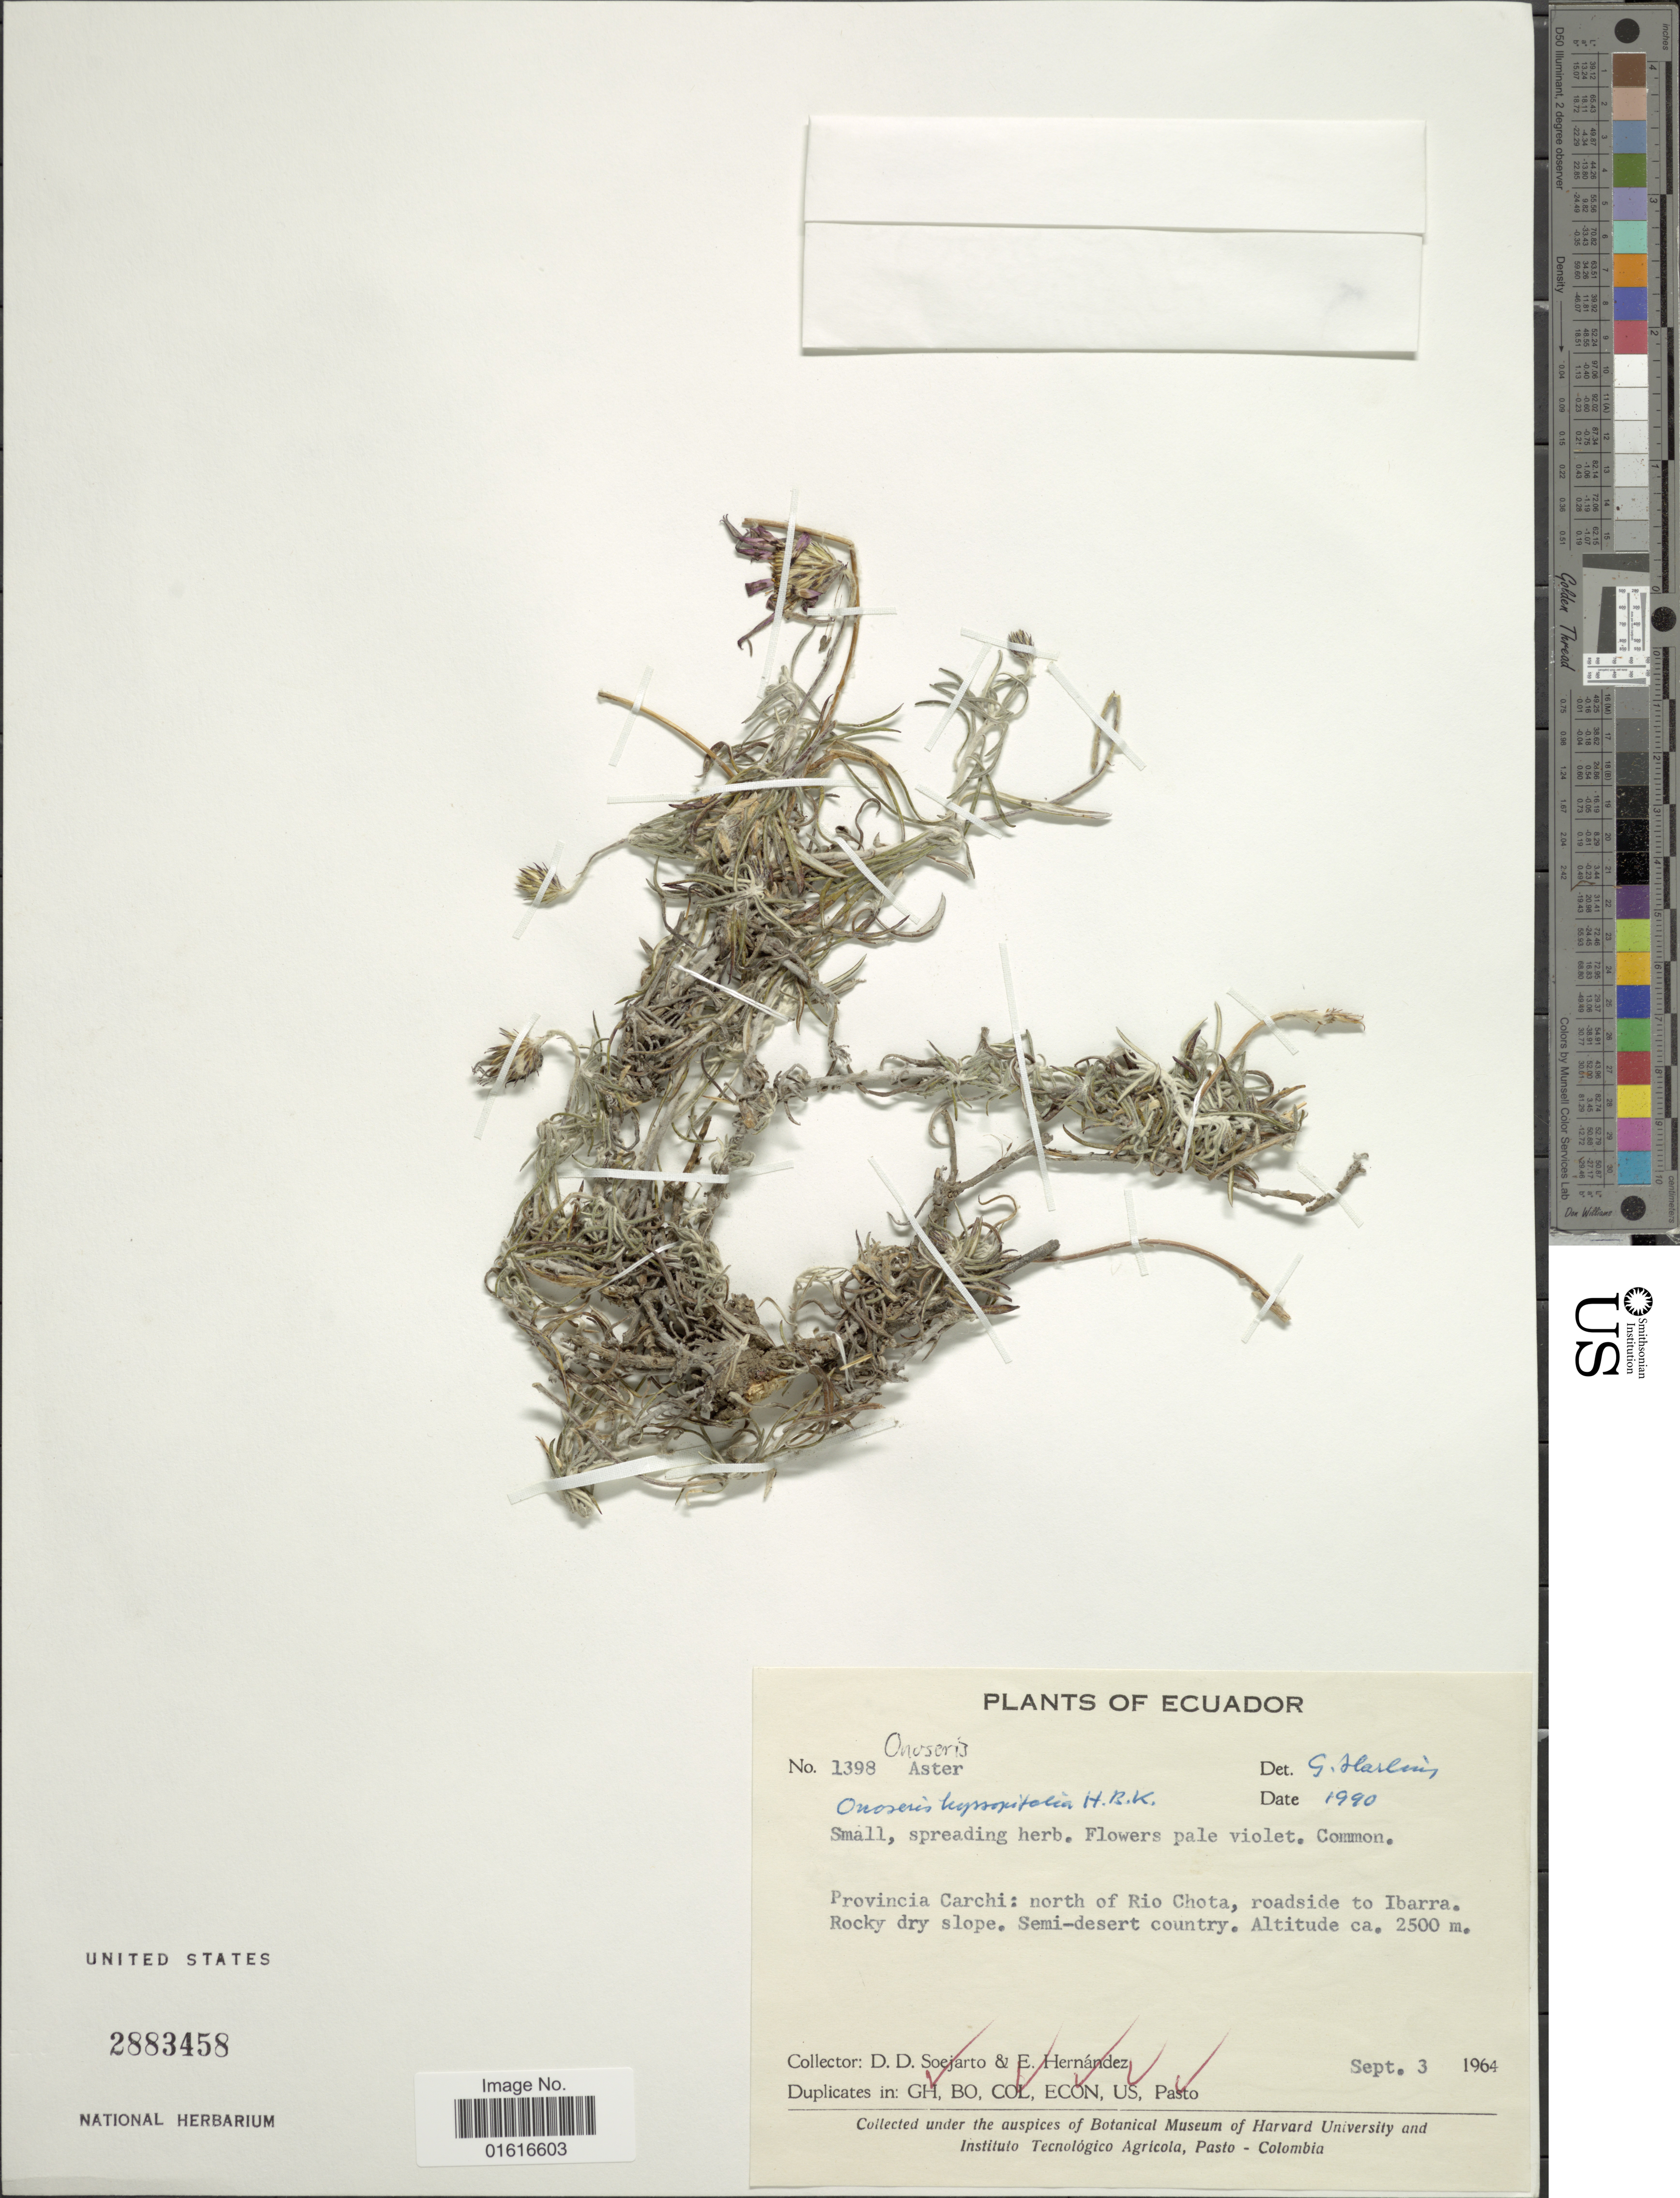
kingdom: Plantae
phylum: Tracheophyta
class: Magnoliopsida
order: Asterales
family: Asteraceae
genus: Onoseris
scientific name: Onoseris hyssopifolia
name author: Kunth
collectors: E. Hernández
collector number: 1398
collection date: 1964-09-03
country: Ecuador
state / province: Carchi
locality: North of Rio Ghota, roadside to Ibarra. Rocky dry slope. Semi desert country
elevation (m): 2500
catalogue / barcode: US 2883458